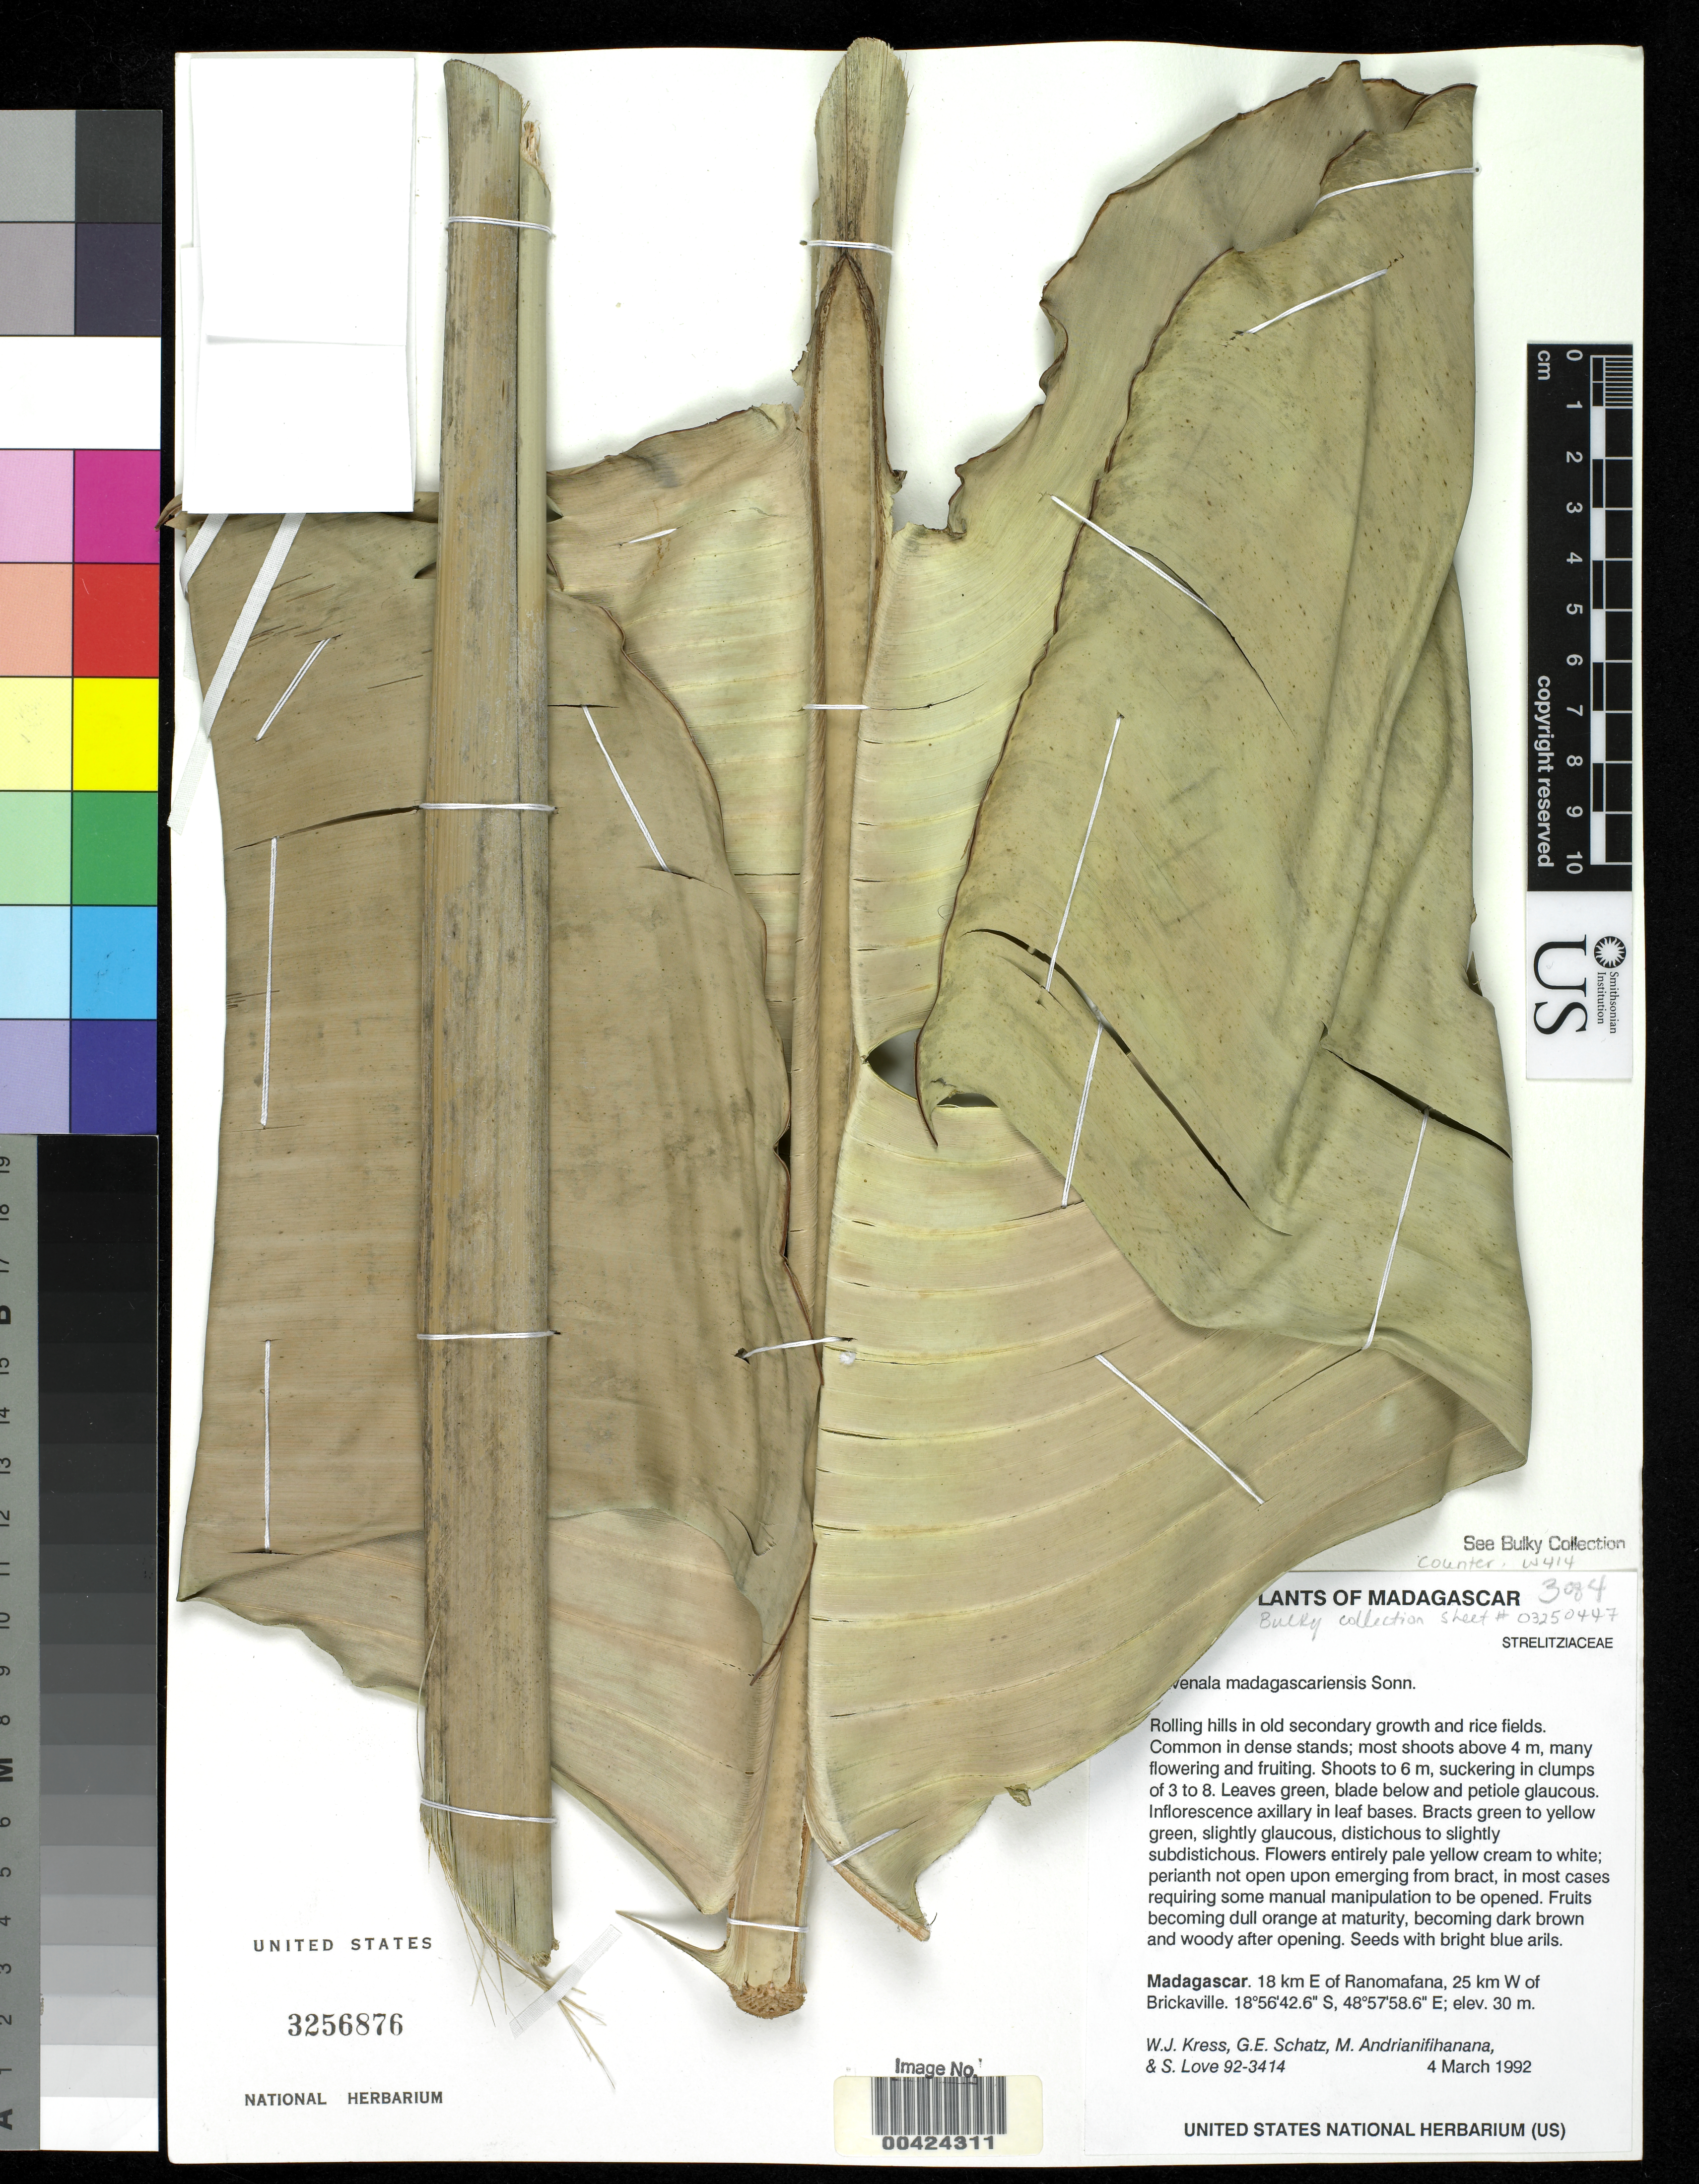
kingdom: Plantae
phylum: Tracheophyta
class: Liliopsida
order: Zingiberales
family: Strelitziaceae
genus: Ravenala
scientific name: Ravenala madagascariensis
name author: Sonn.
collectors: W. J. Kress, G. Schatz, M. Andrianifihanana & S. Love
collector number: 92-3414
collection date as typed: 04 Mar 1992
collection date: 1992-03-04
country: Madagascar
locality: Ranomafana, 18 km e of; 25 km w of brickaville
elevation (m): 30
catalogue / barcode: US 3256876